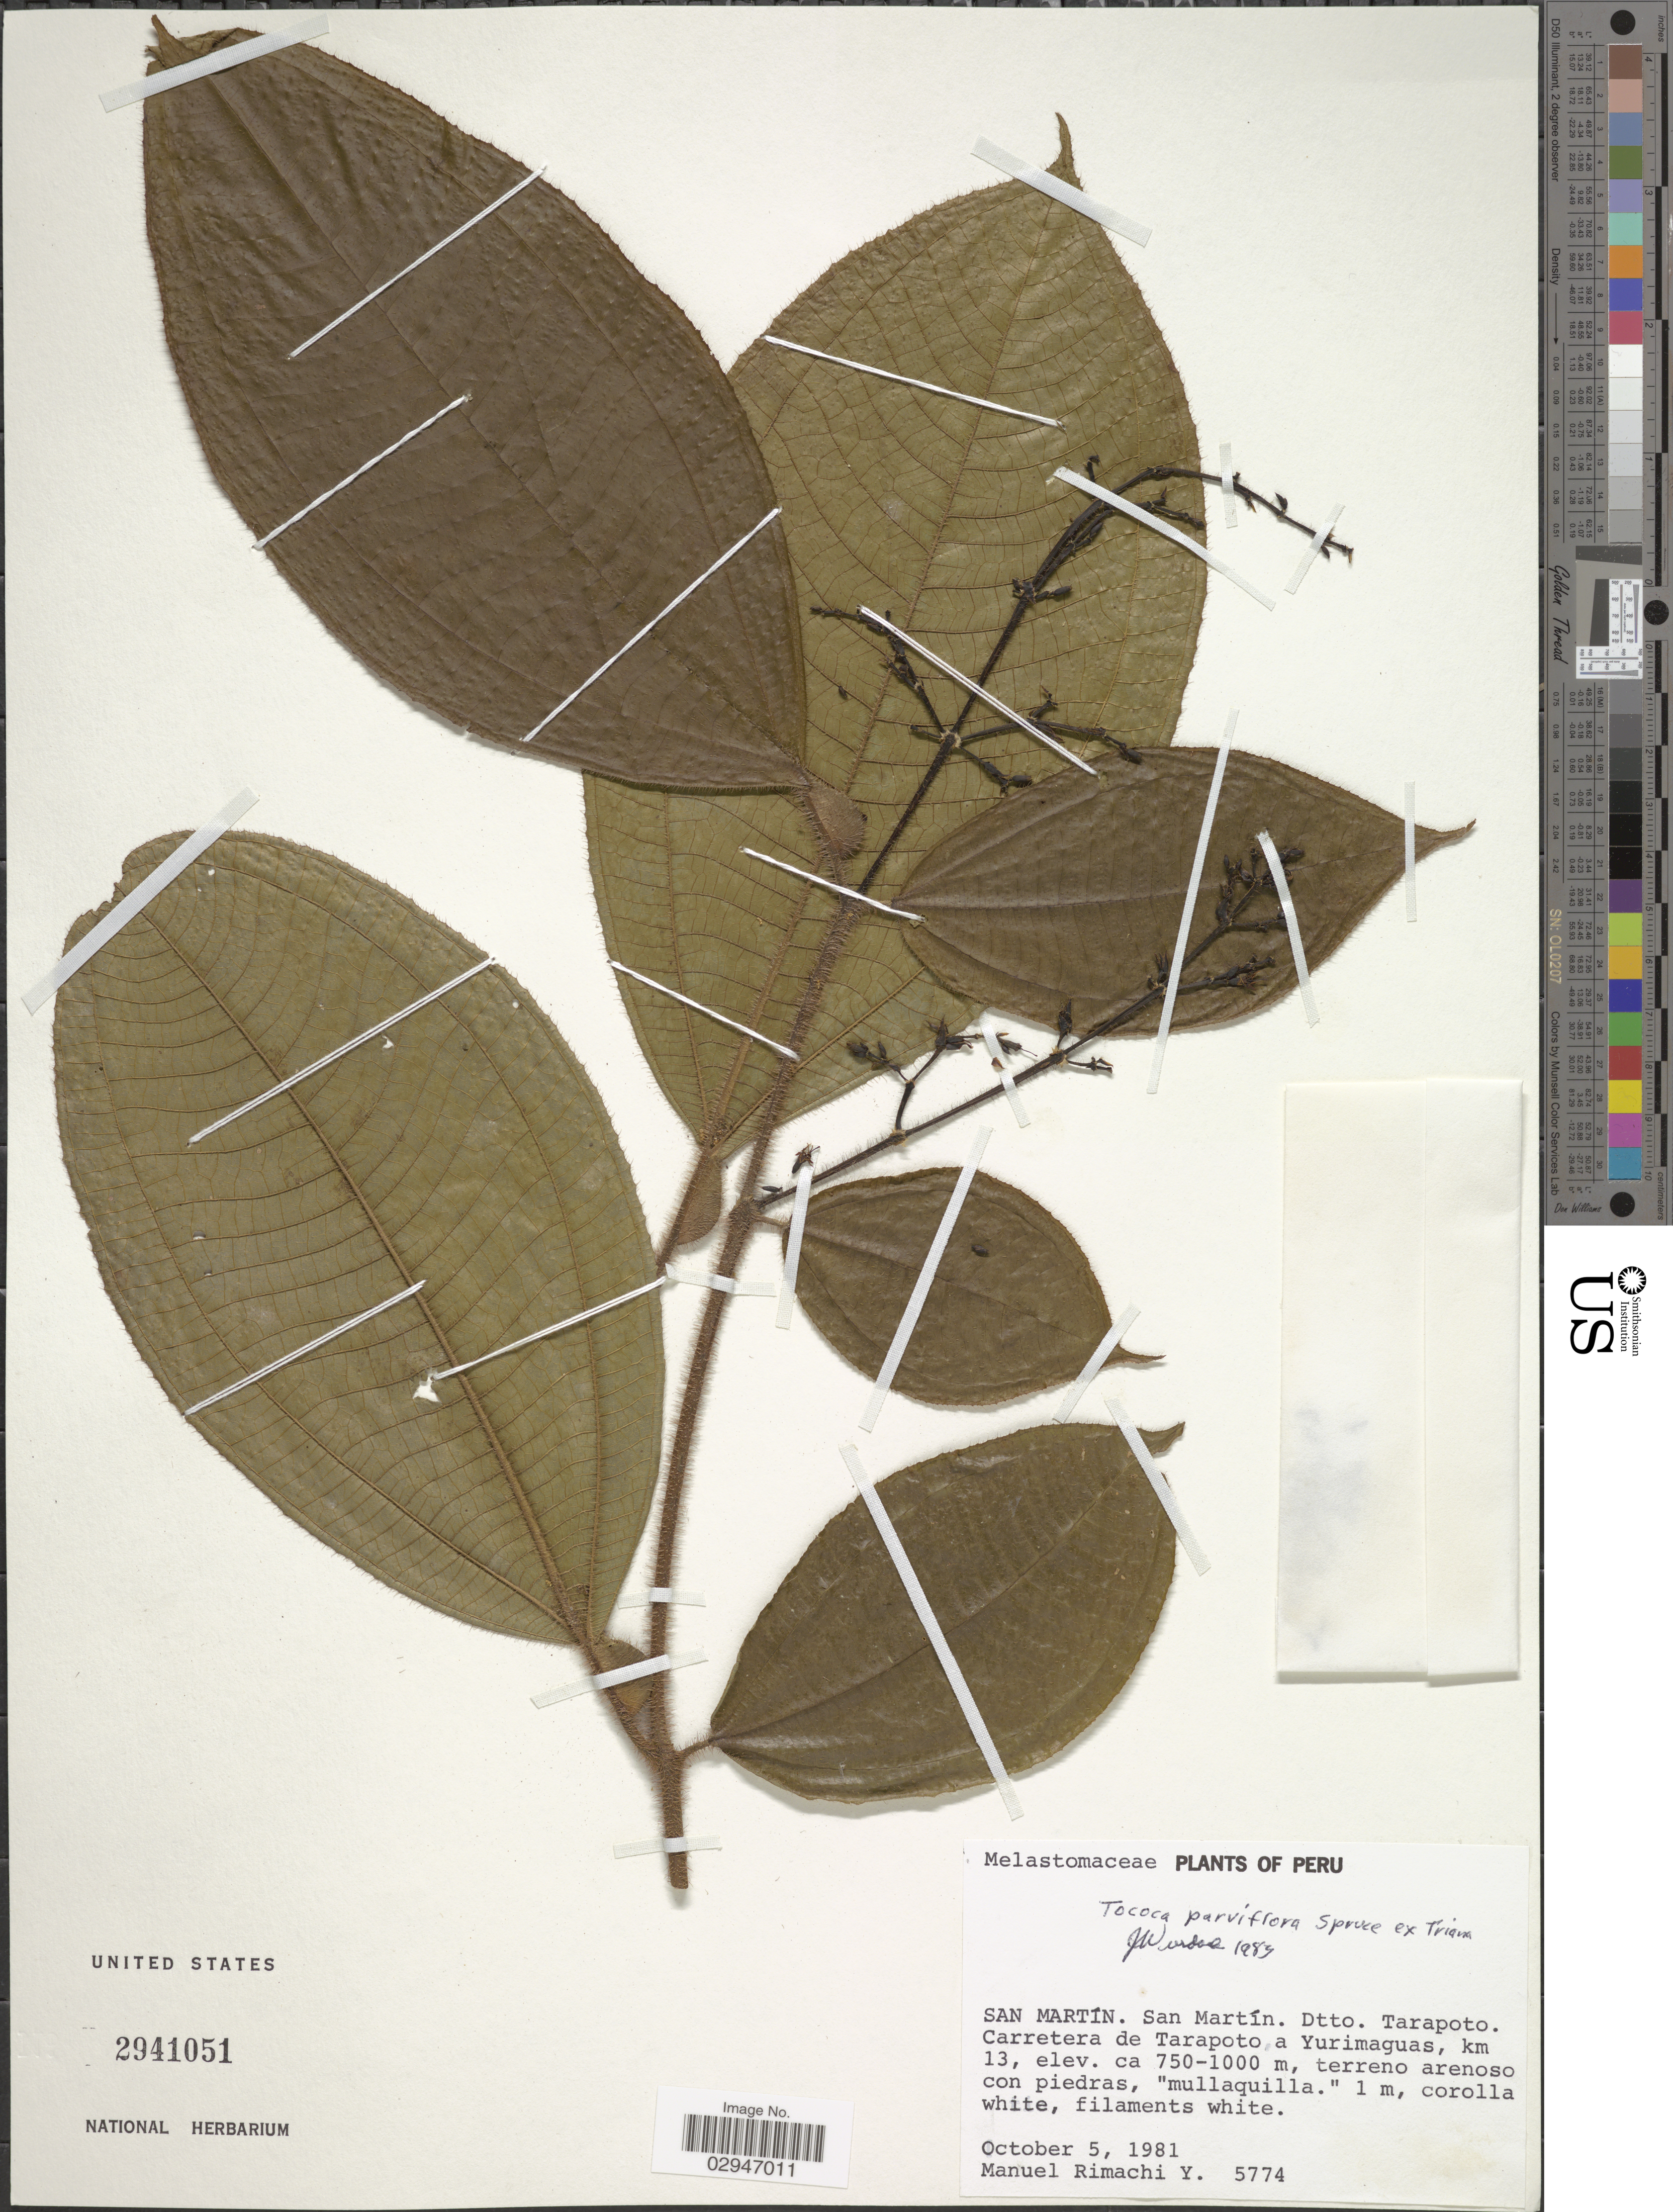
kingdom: Plantae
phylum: Tracheophyta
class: Magnoliopsida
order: Myrtales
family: Melastomataceae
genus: Tococa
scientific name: Tococa parviflora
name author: Spruce ex Triana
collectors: M. Rimachi Y.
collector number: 5774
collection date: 1981-10-05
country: Peru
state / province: San Martín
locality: San Martín. Dtto. Tarapoto. Carretera de Tarapoto a Yurimaguas, km 13.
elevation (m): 750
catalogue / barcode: US 2941051